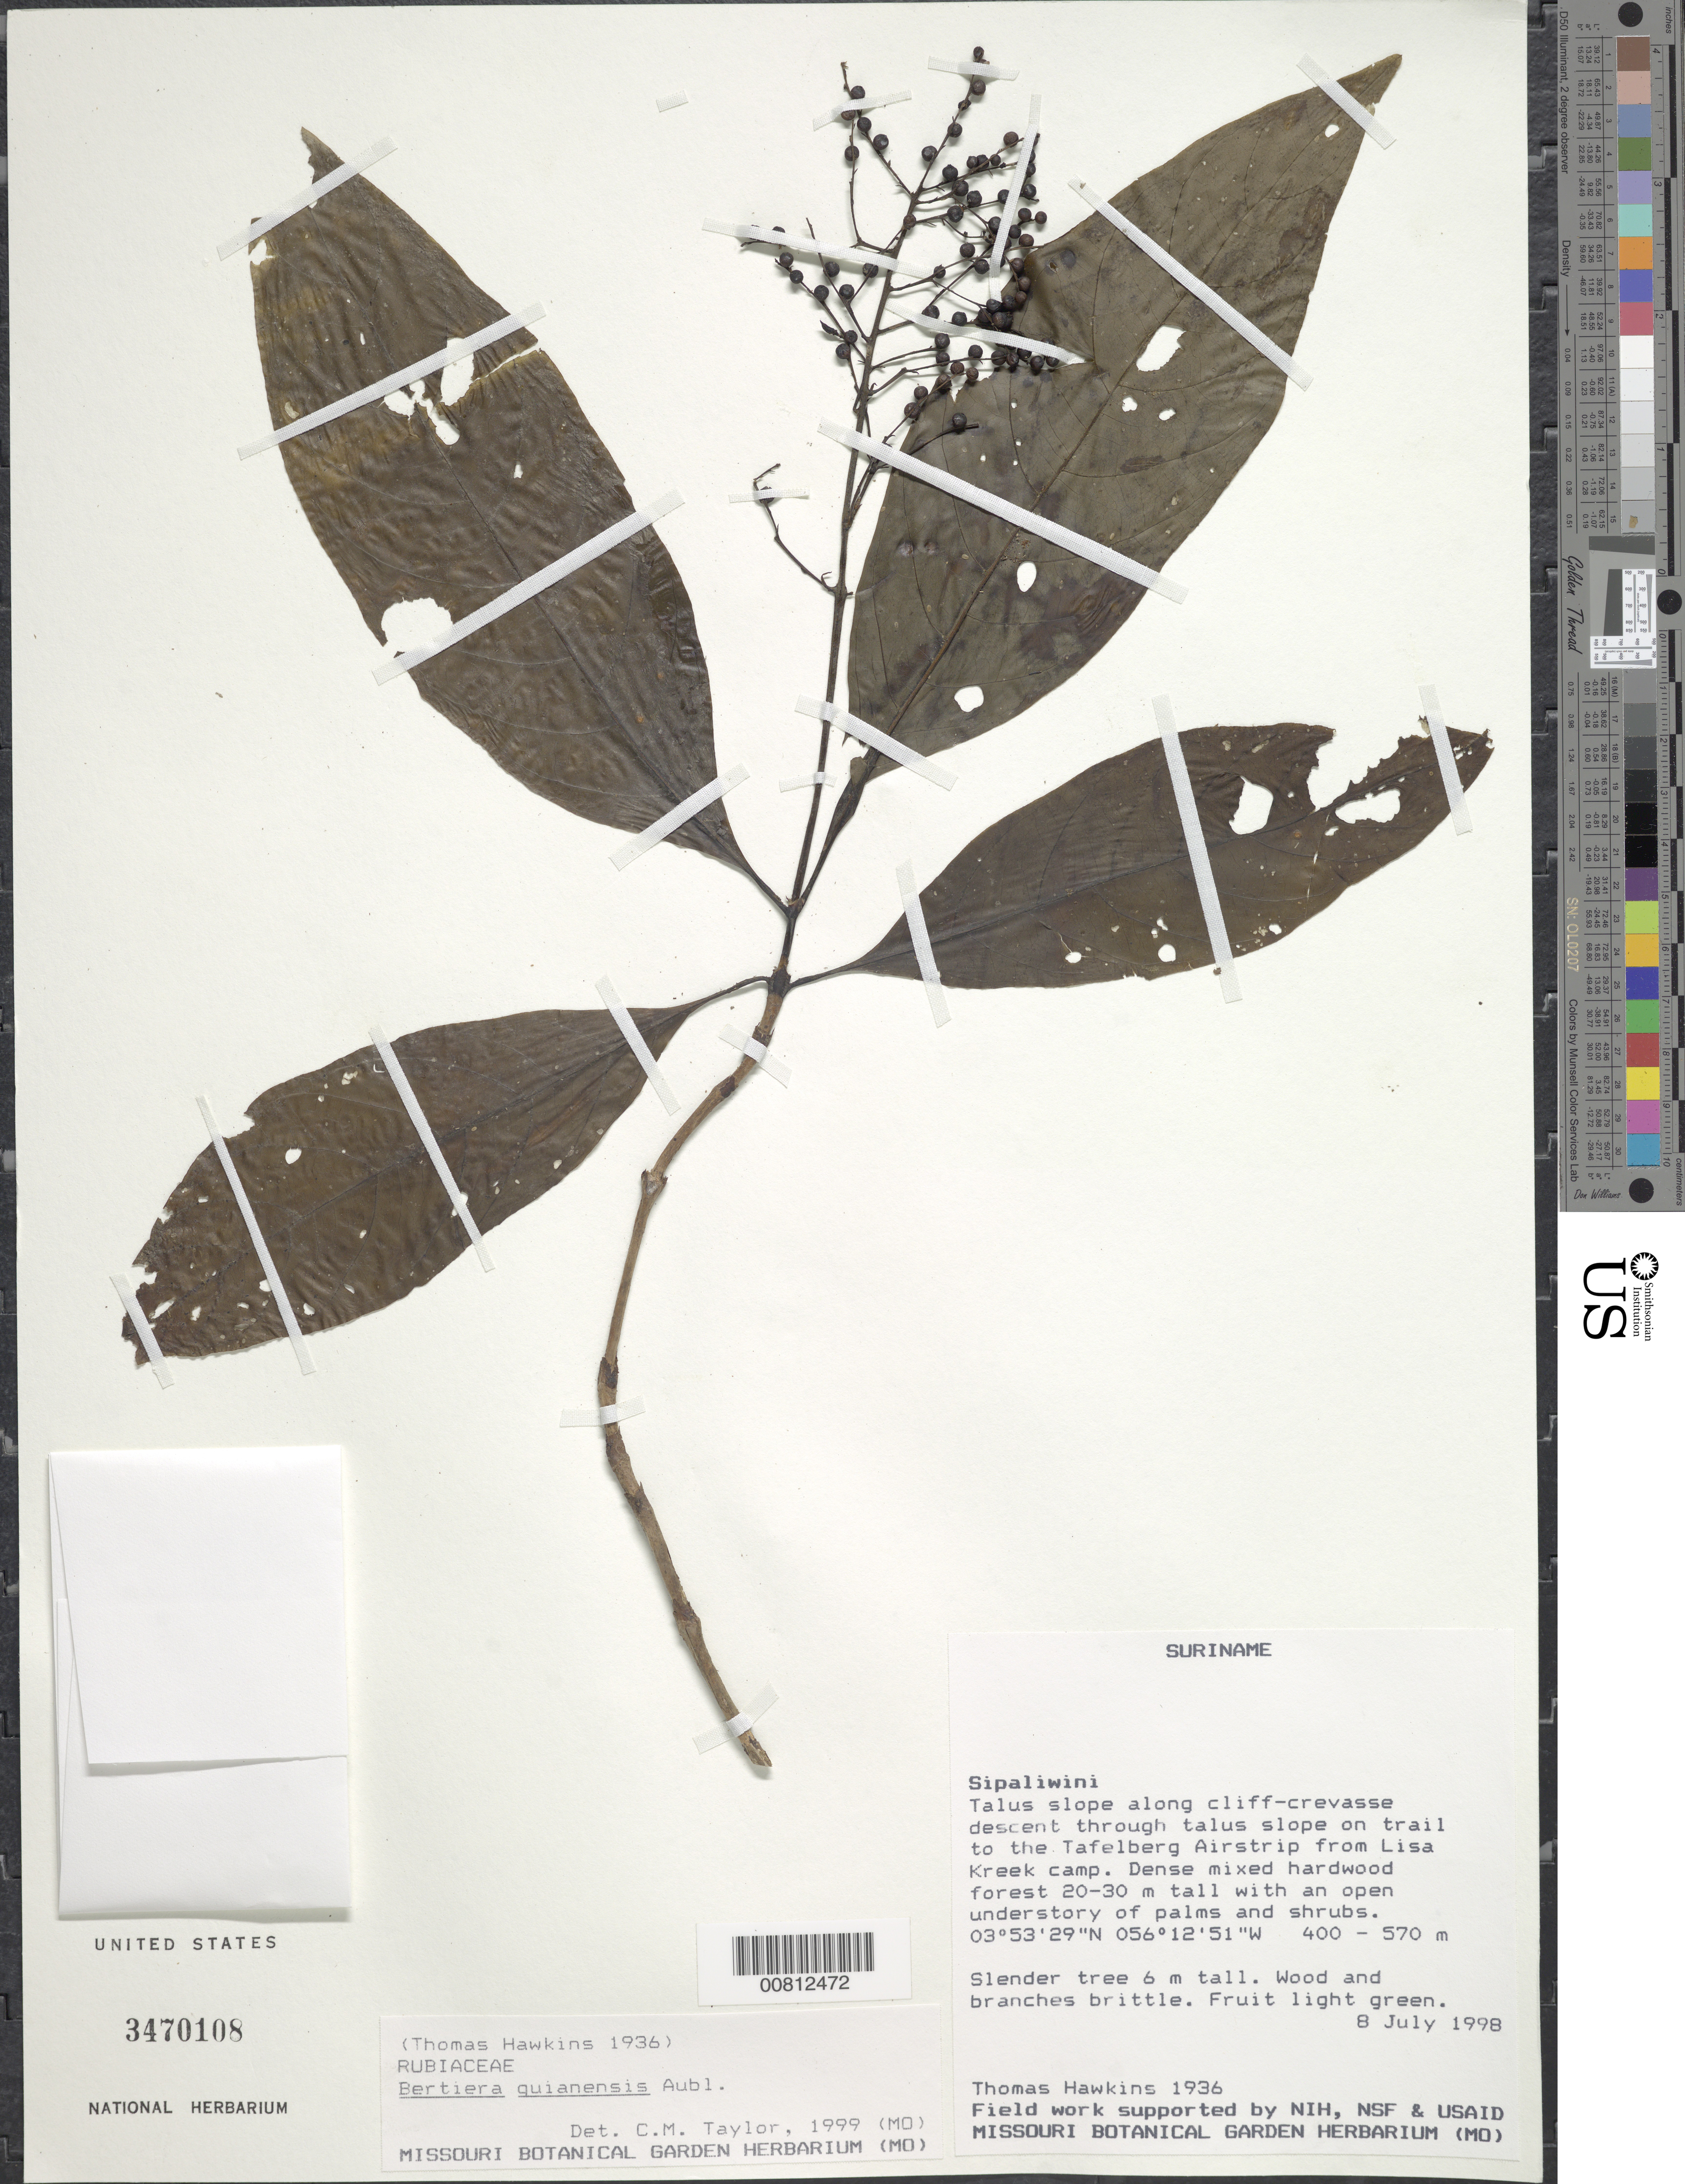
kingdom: Plantae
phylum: Tracheophyta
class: Magnoliopsida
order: Gentianales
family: Rubiaceae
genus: Bertiera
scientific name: Bertiera guianensis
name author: Aubl.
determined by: Taylor, Charlotte M.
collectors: T. Hawkins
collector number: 1936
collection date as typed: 8-Jul-98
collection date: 1998-07-08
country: Suriname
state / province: Sipaliwini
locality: Tafelberg (Table Mountain), airstrip trail from Lisa Creek camp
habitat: Talus slope along cliff-crevasse descent through talus slope on trail. Dense mixed hardwood forest 20-30 m tall w/ open understory of palms and shrubs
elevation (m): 400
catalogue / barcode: US 3470108